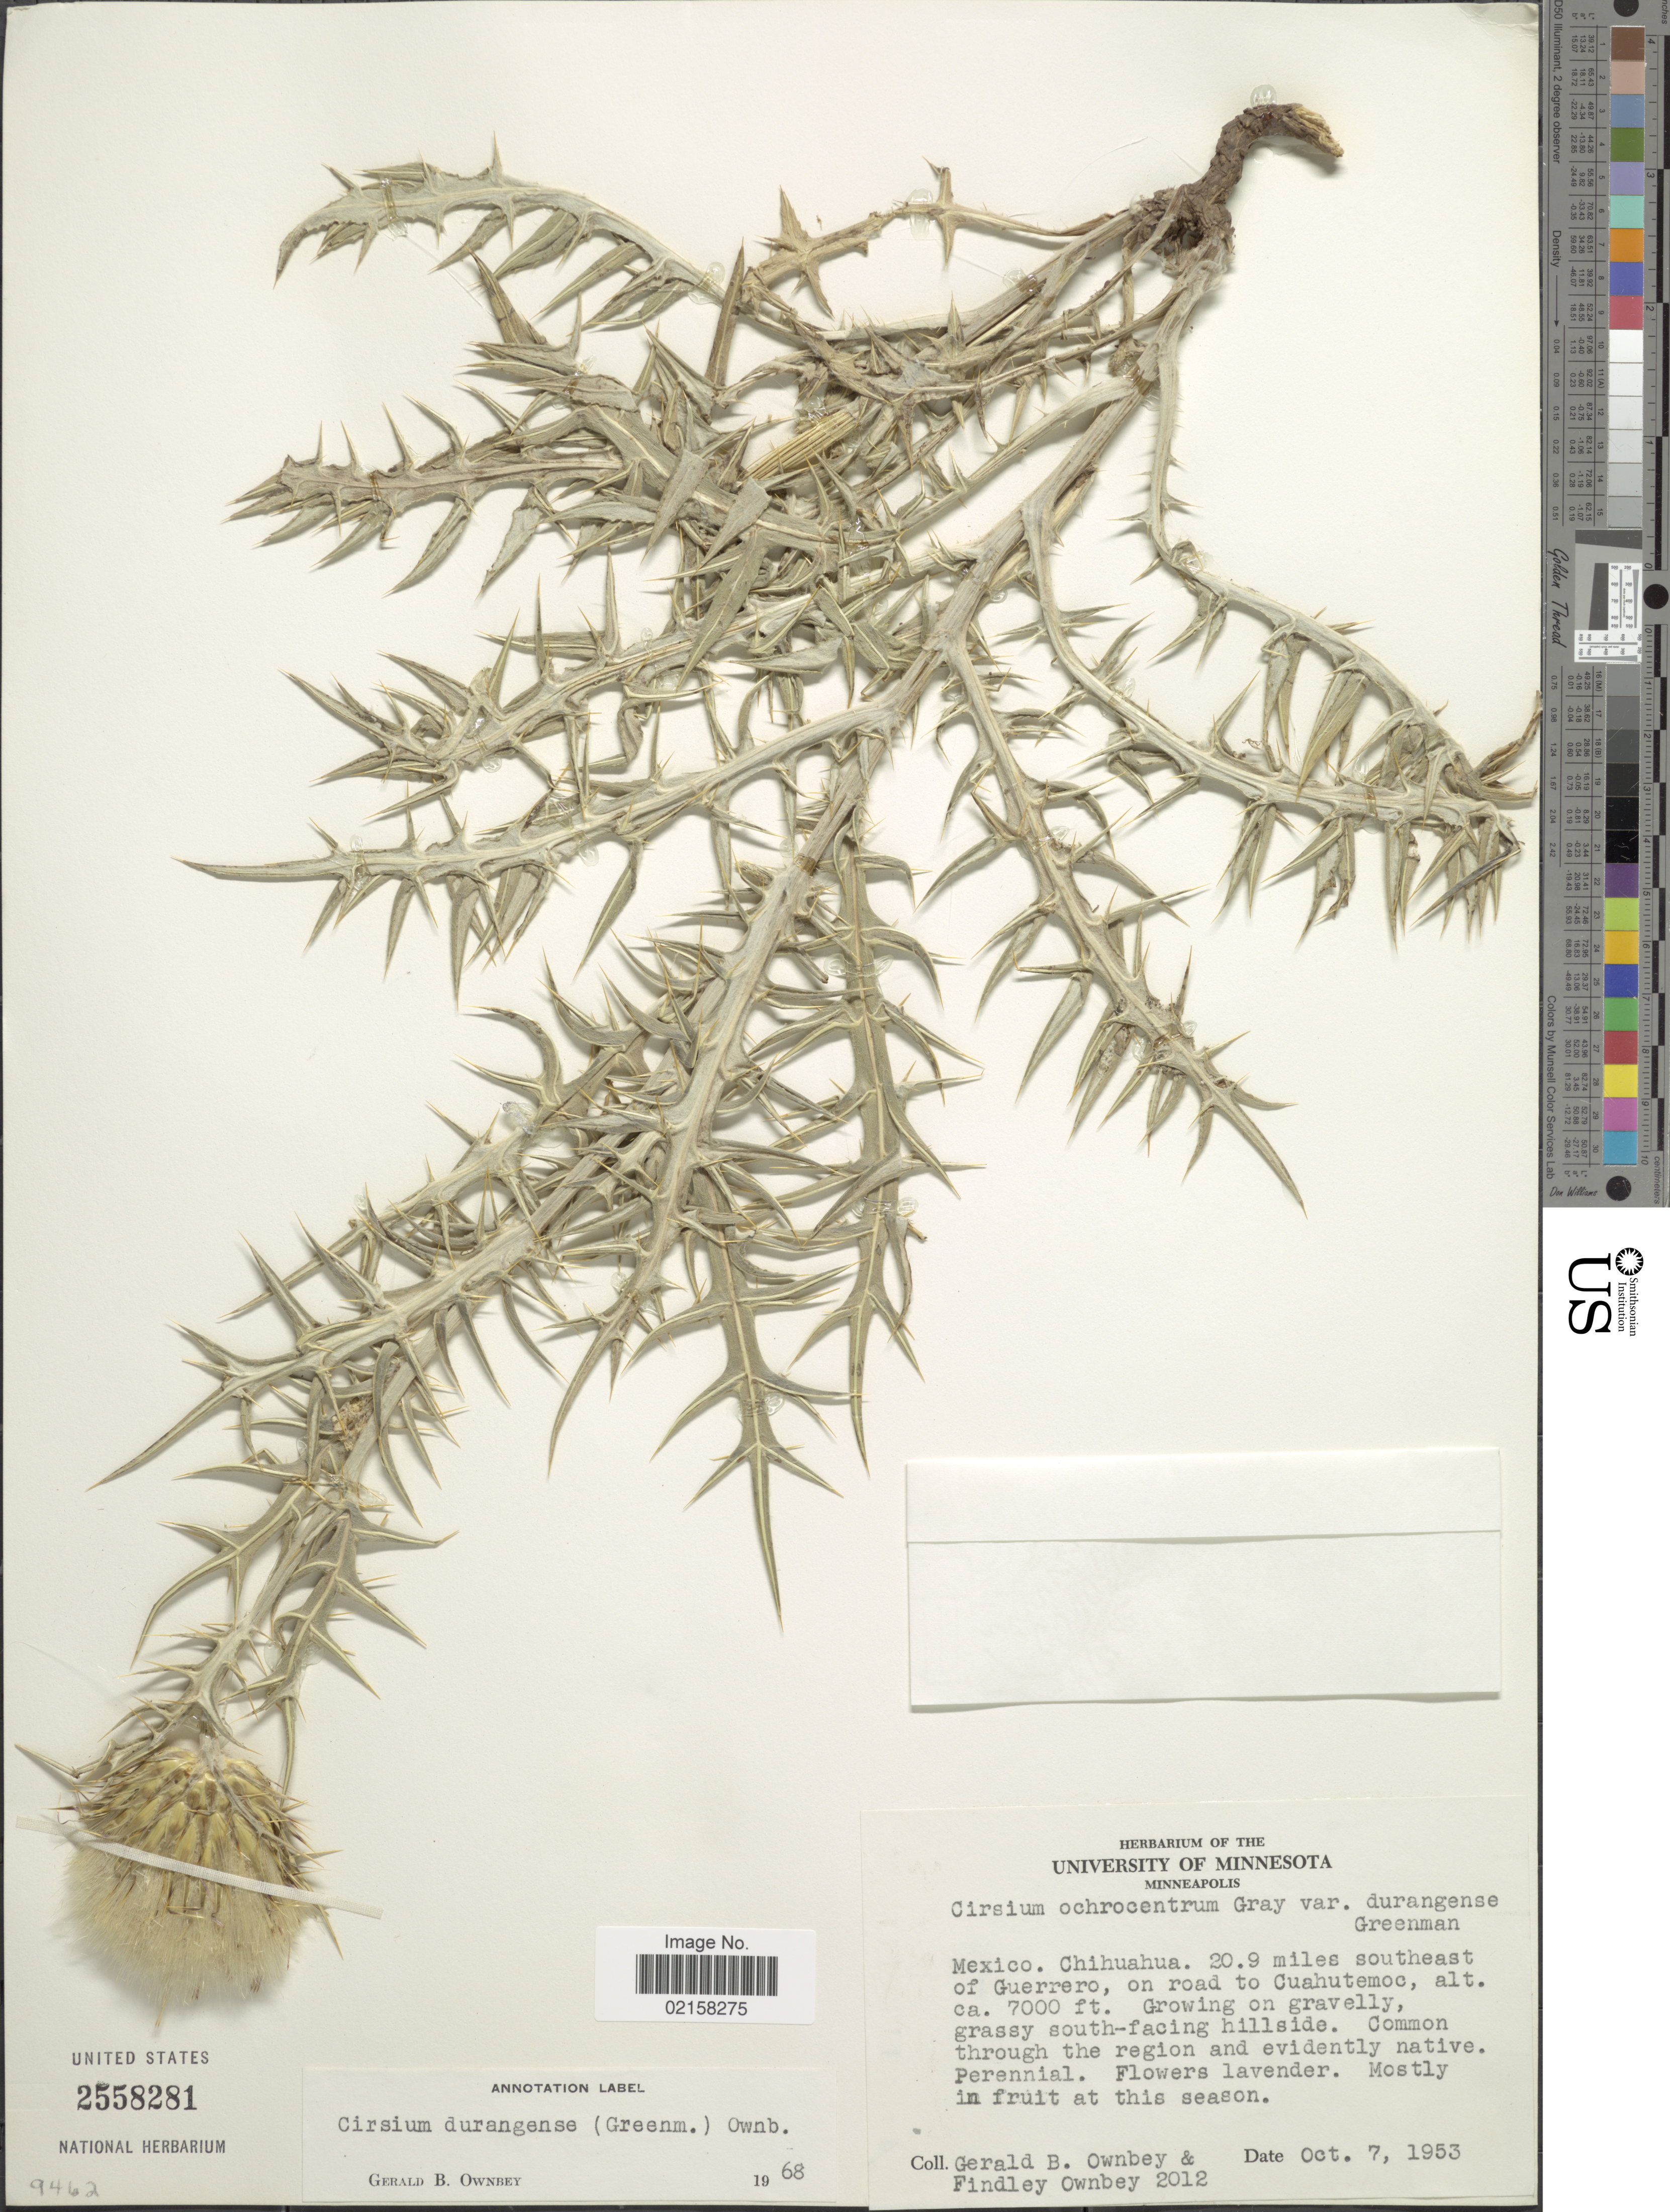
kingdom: Plantae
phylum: Tracheophyta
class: Magnoliopsida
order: Asterales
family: Asteraceae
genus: Cirsium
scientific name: Cirsium durangense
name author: (Greenm.) G.B. Ownbey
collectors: G. B. Ownbey & F. Ownbey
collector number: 2012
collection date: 1953-10-07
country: Mexico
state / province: Chihuahua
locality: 20.9 miles southeast of Guerreri, on road to Cuahutemoc.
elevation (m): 2134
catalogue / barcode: US 2558281